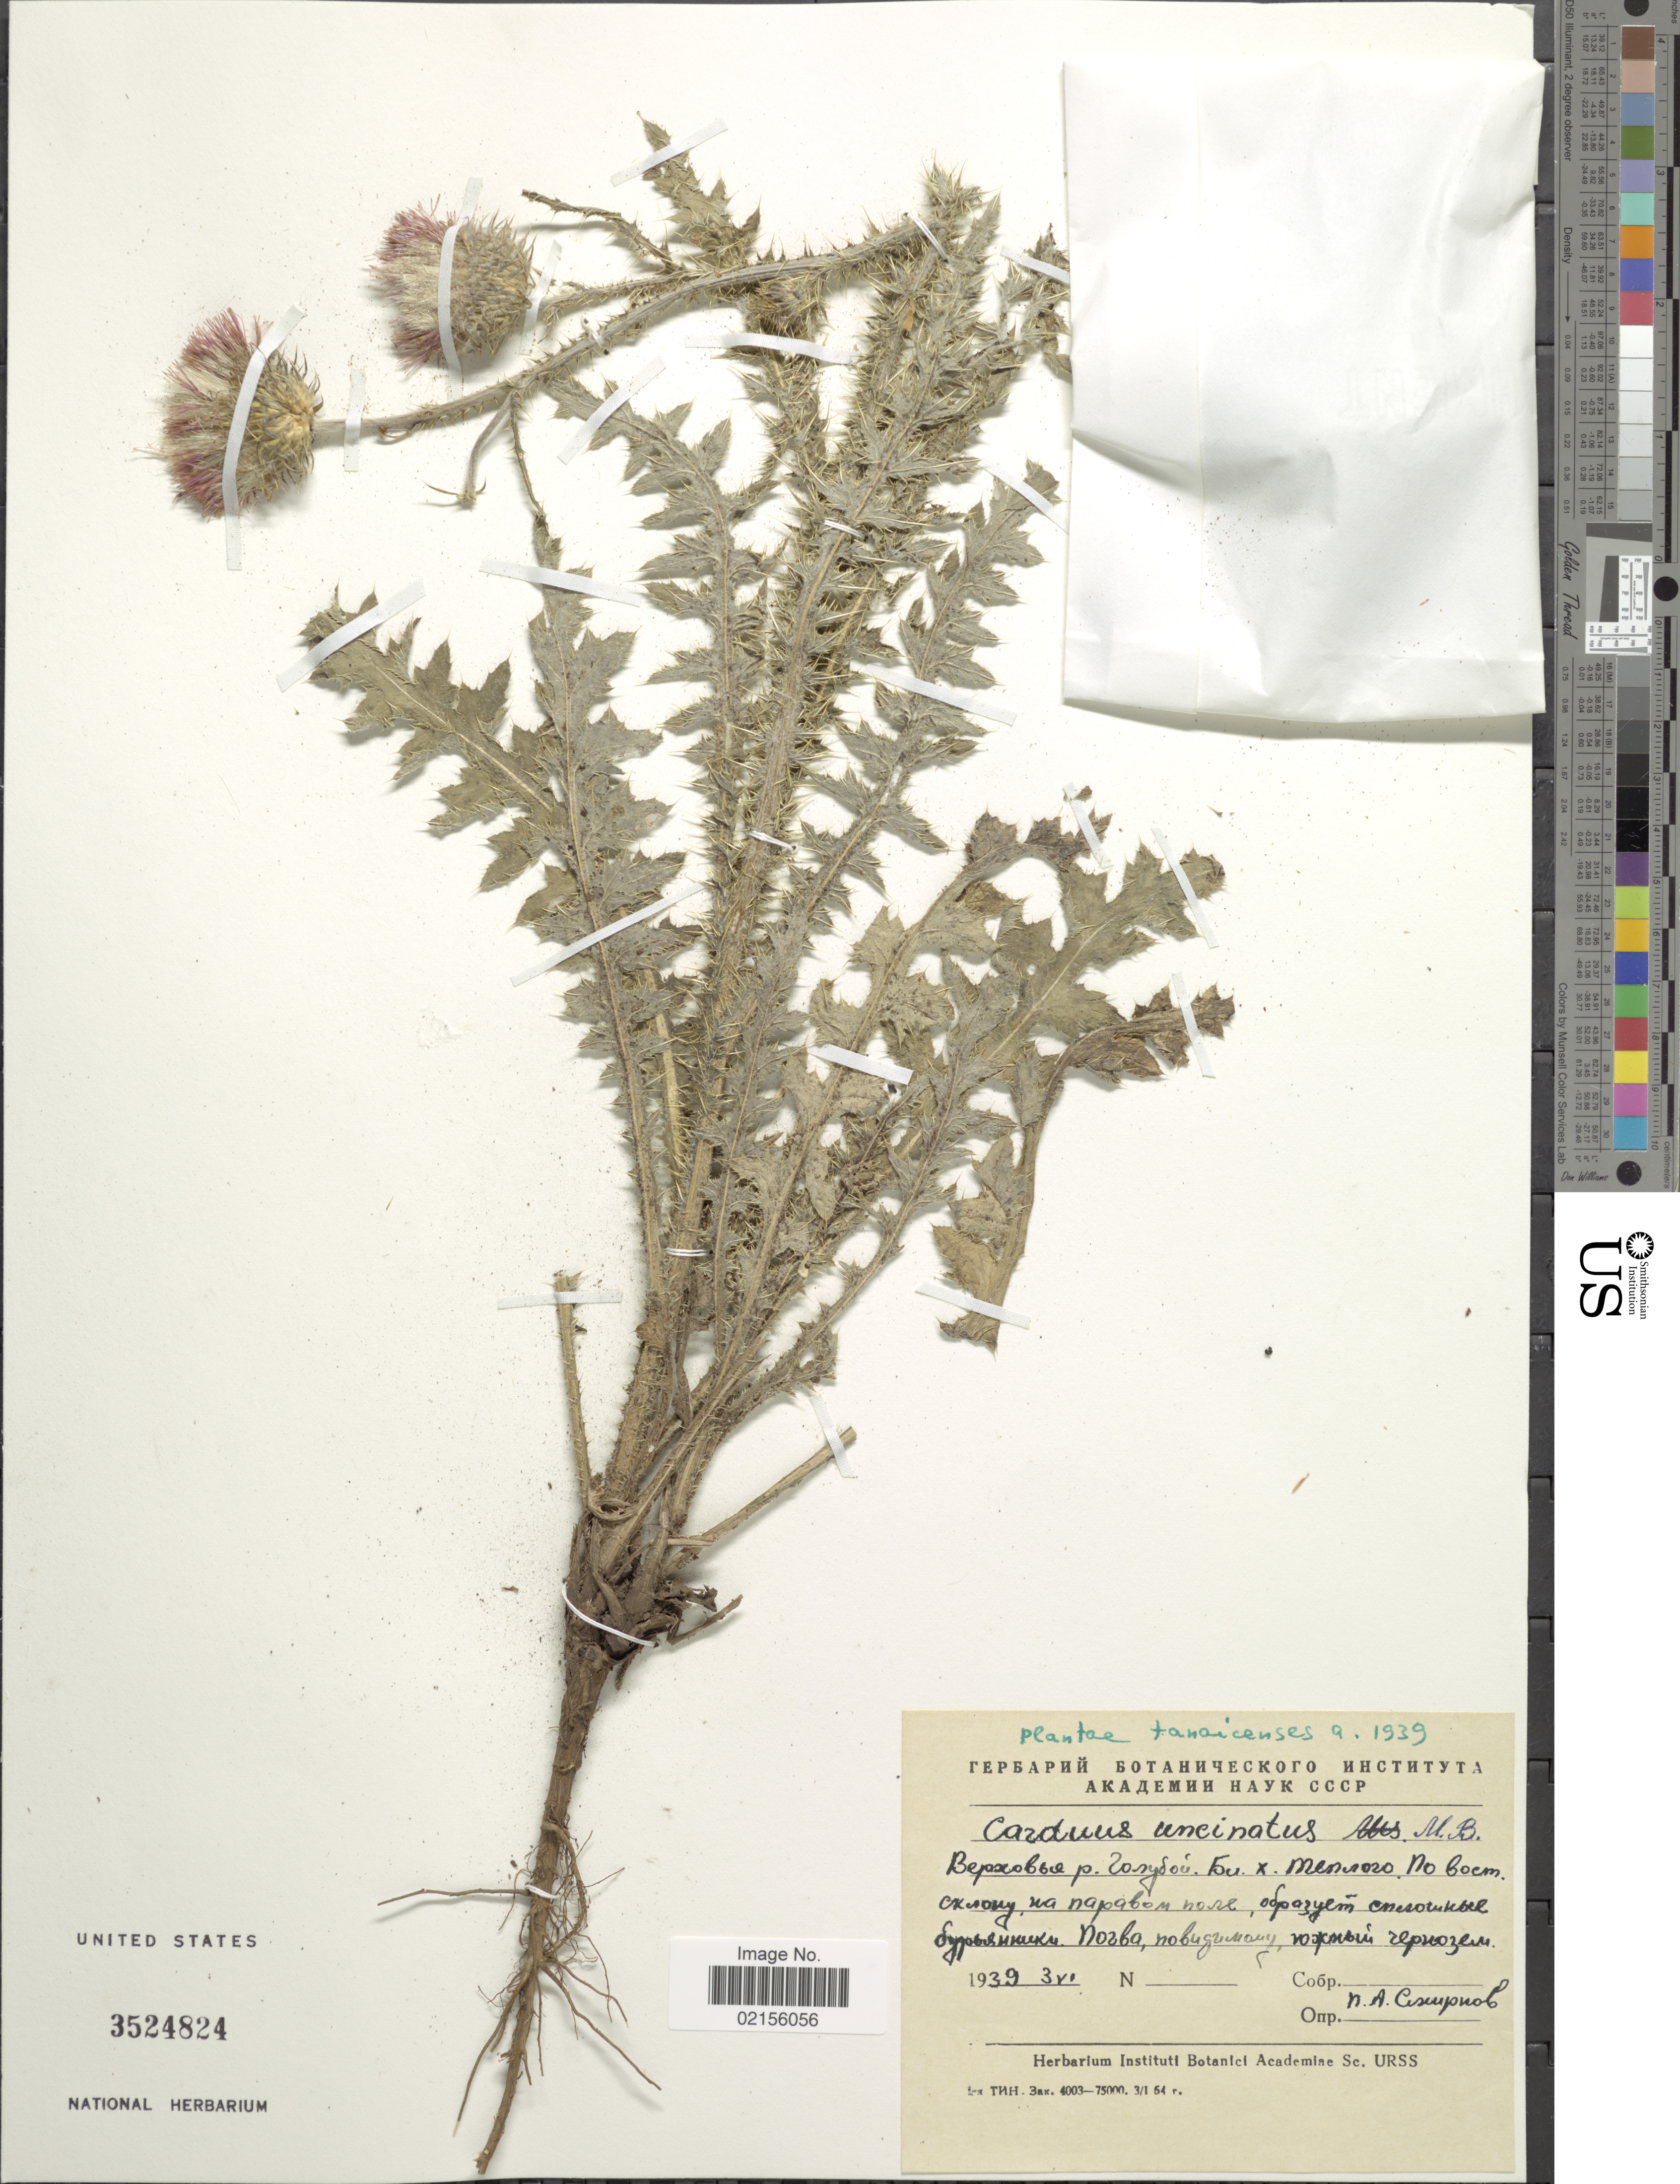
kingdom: Plantae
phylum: Tracheophyta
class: Magnoliopsida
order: Asterales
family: Asteraceae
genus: Carduus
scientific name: Carduus uncinatus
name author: M. Bieb.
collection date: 1939-06-03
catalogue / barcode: US 3524824